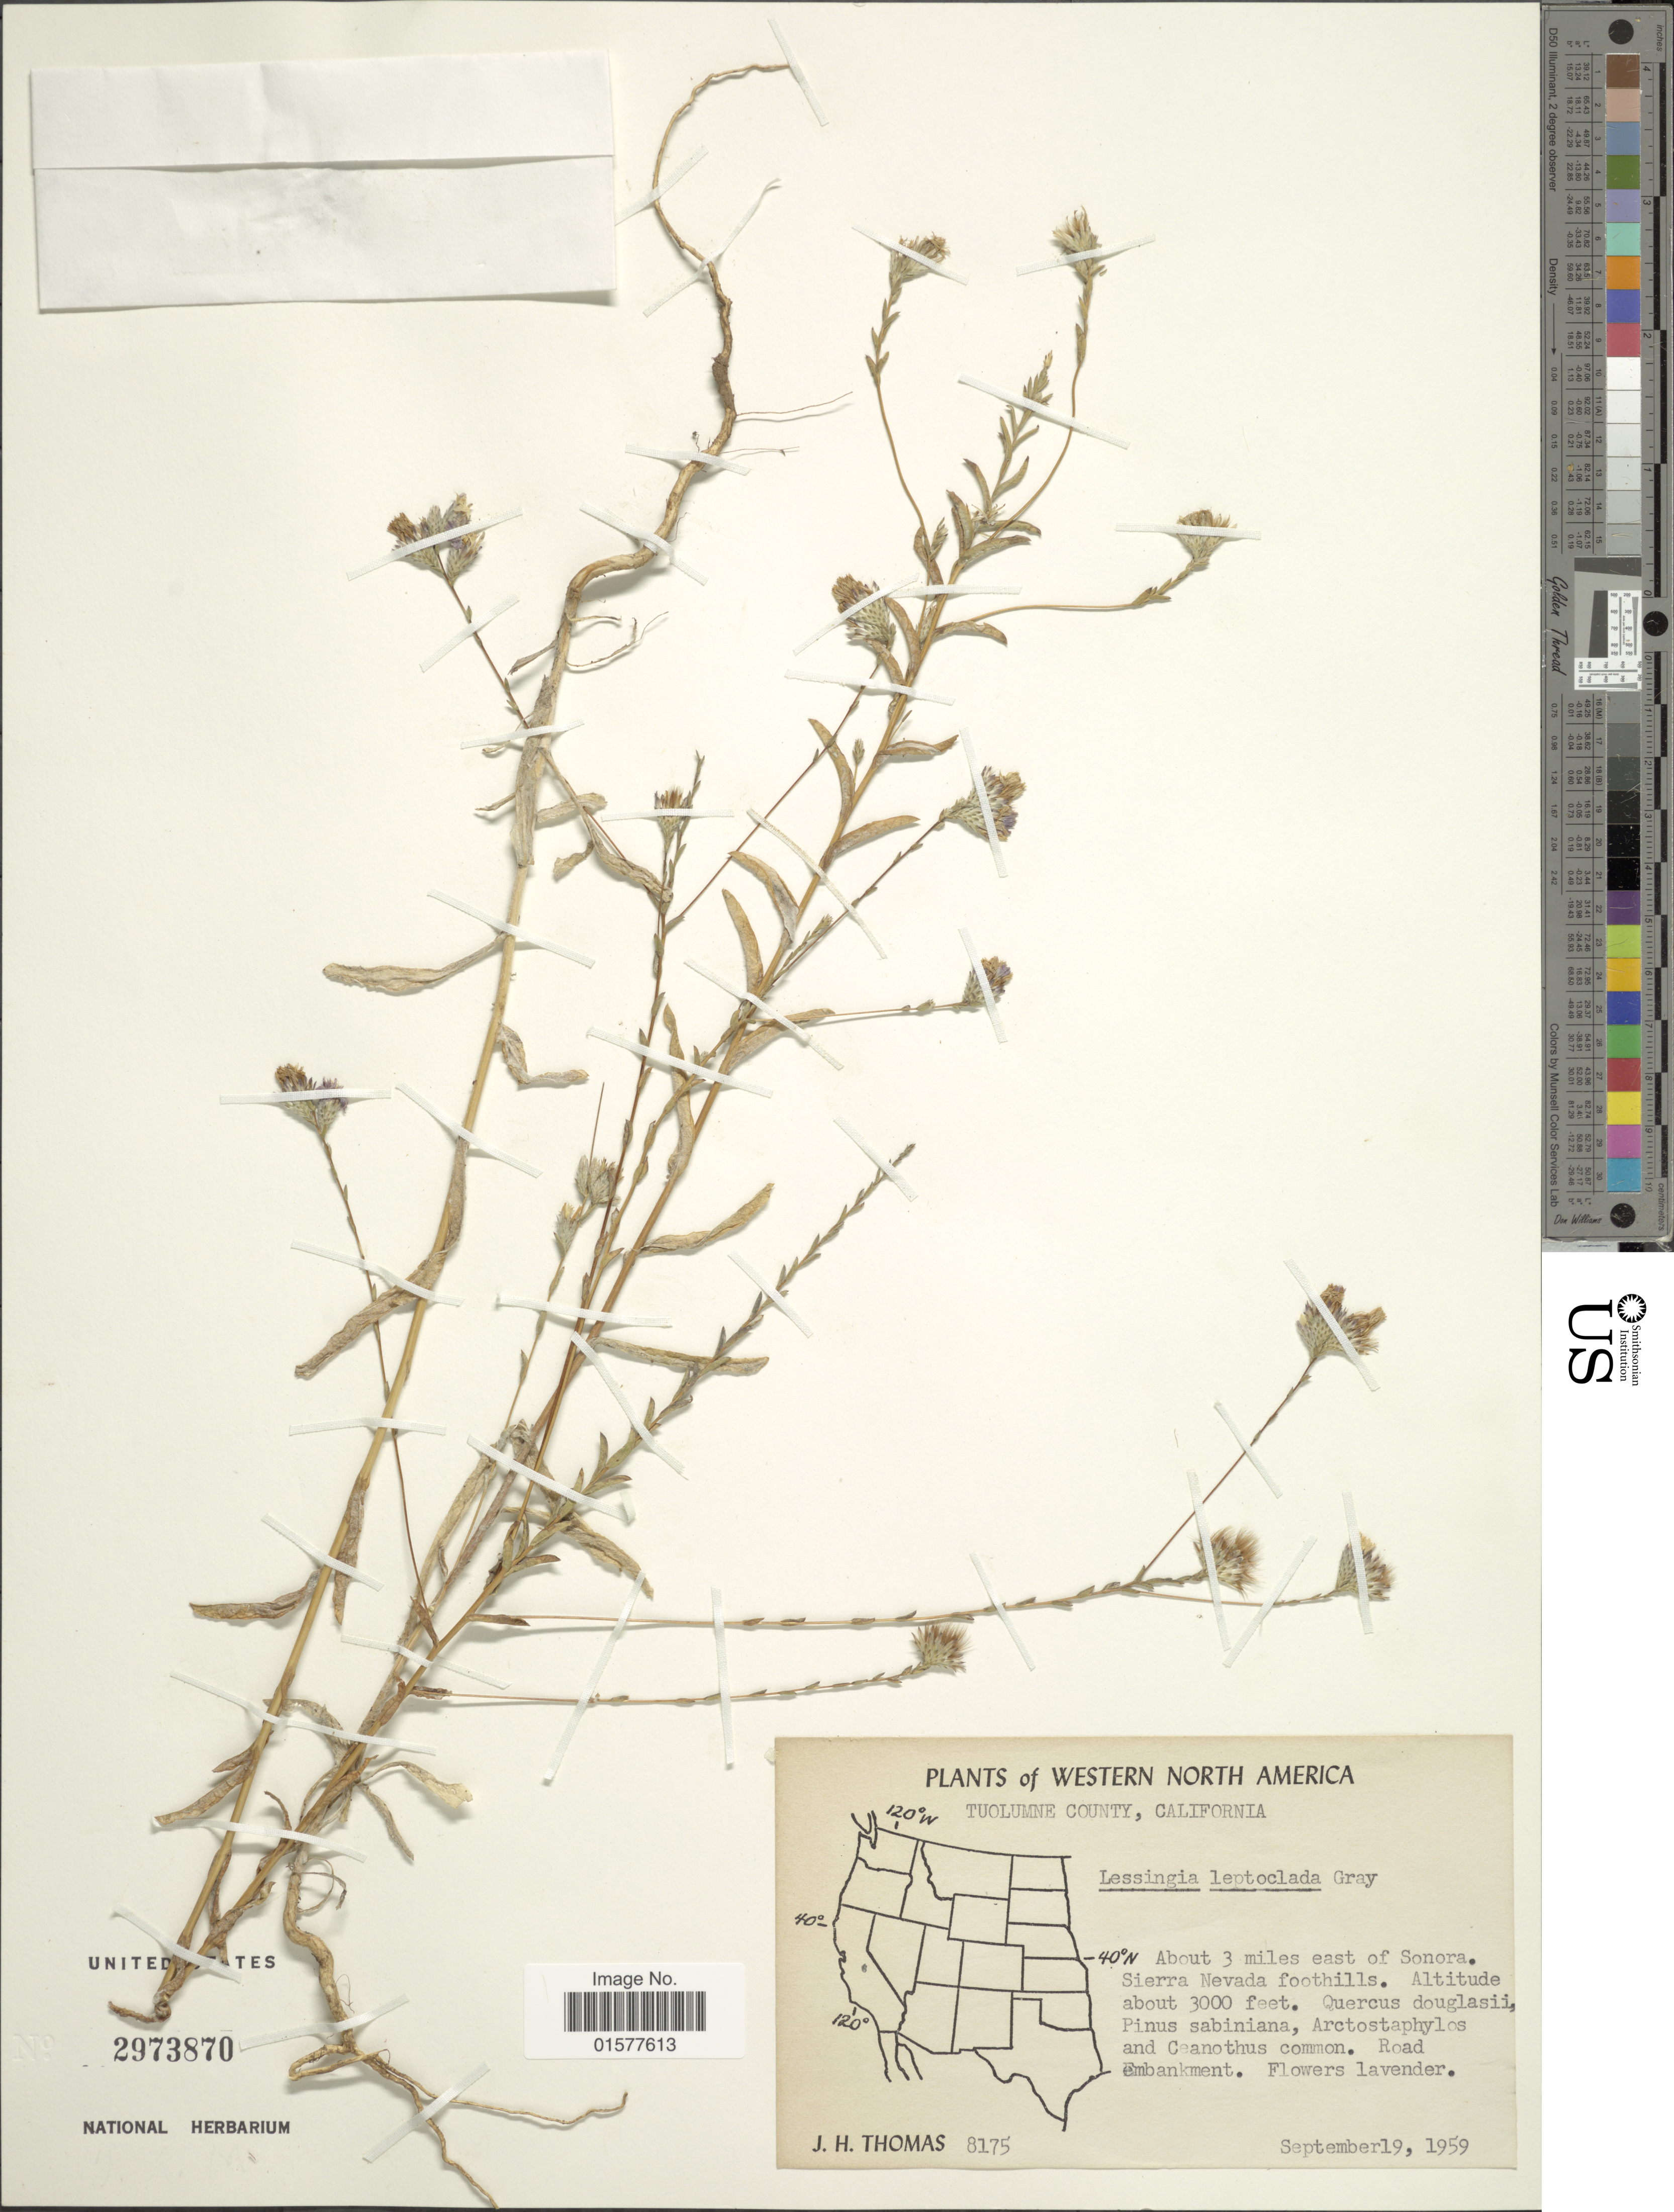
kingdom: Plantae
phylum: Tracheophyta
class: Magnoliopsida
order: Asterales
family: Asteraceae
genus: Lessingia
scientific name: Lessingia leptoclada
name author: A. Gray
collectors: J. H. Thomas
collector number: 8175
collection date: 1959-09-19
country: United States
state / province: California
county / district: Tuolumne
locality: Western North America, Tuolumne County, About 3 miles east of Sonora, Sierra Nevada foothills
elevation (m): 914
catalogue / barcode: US 2973870